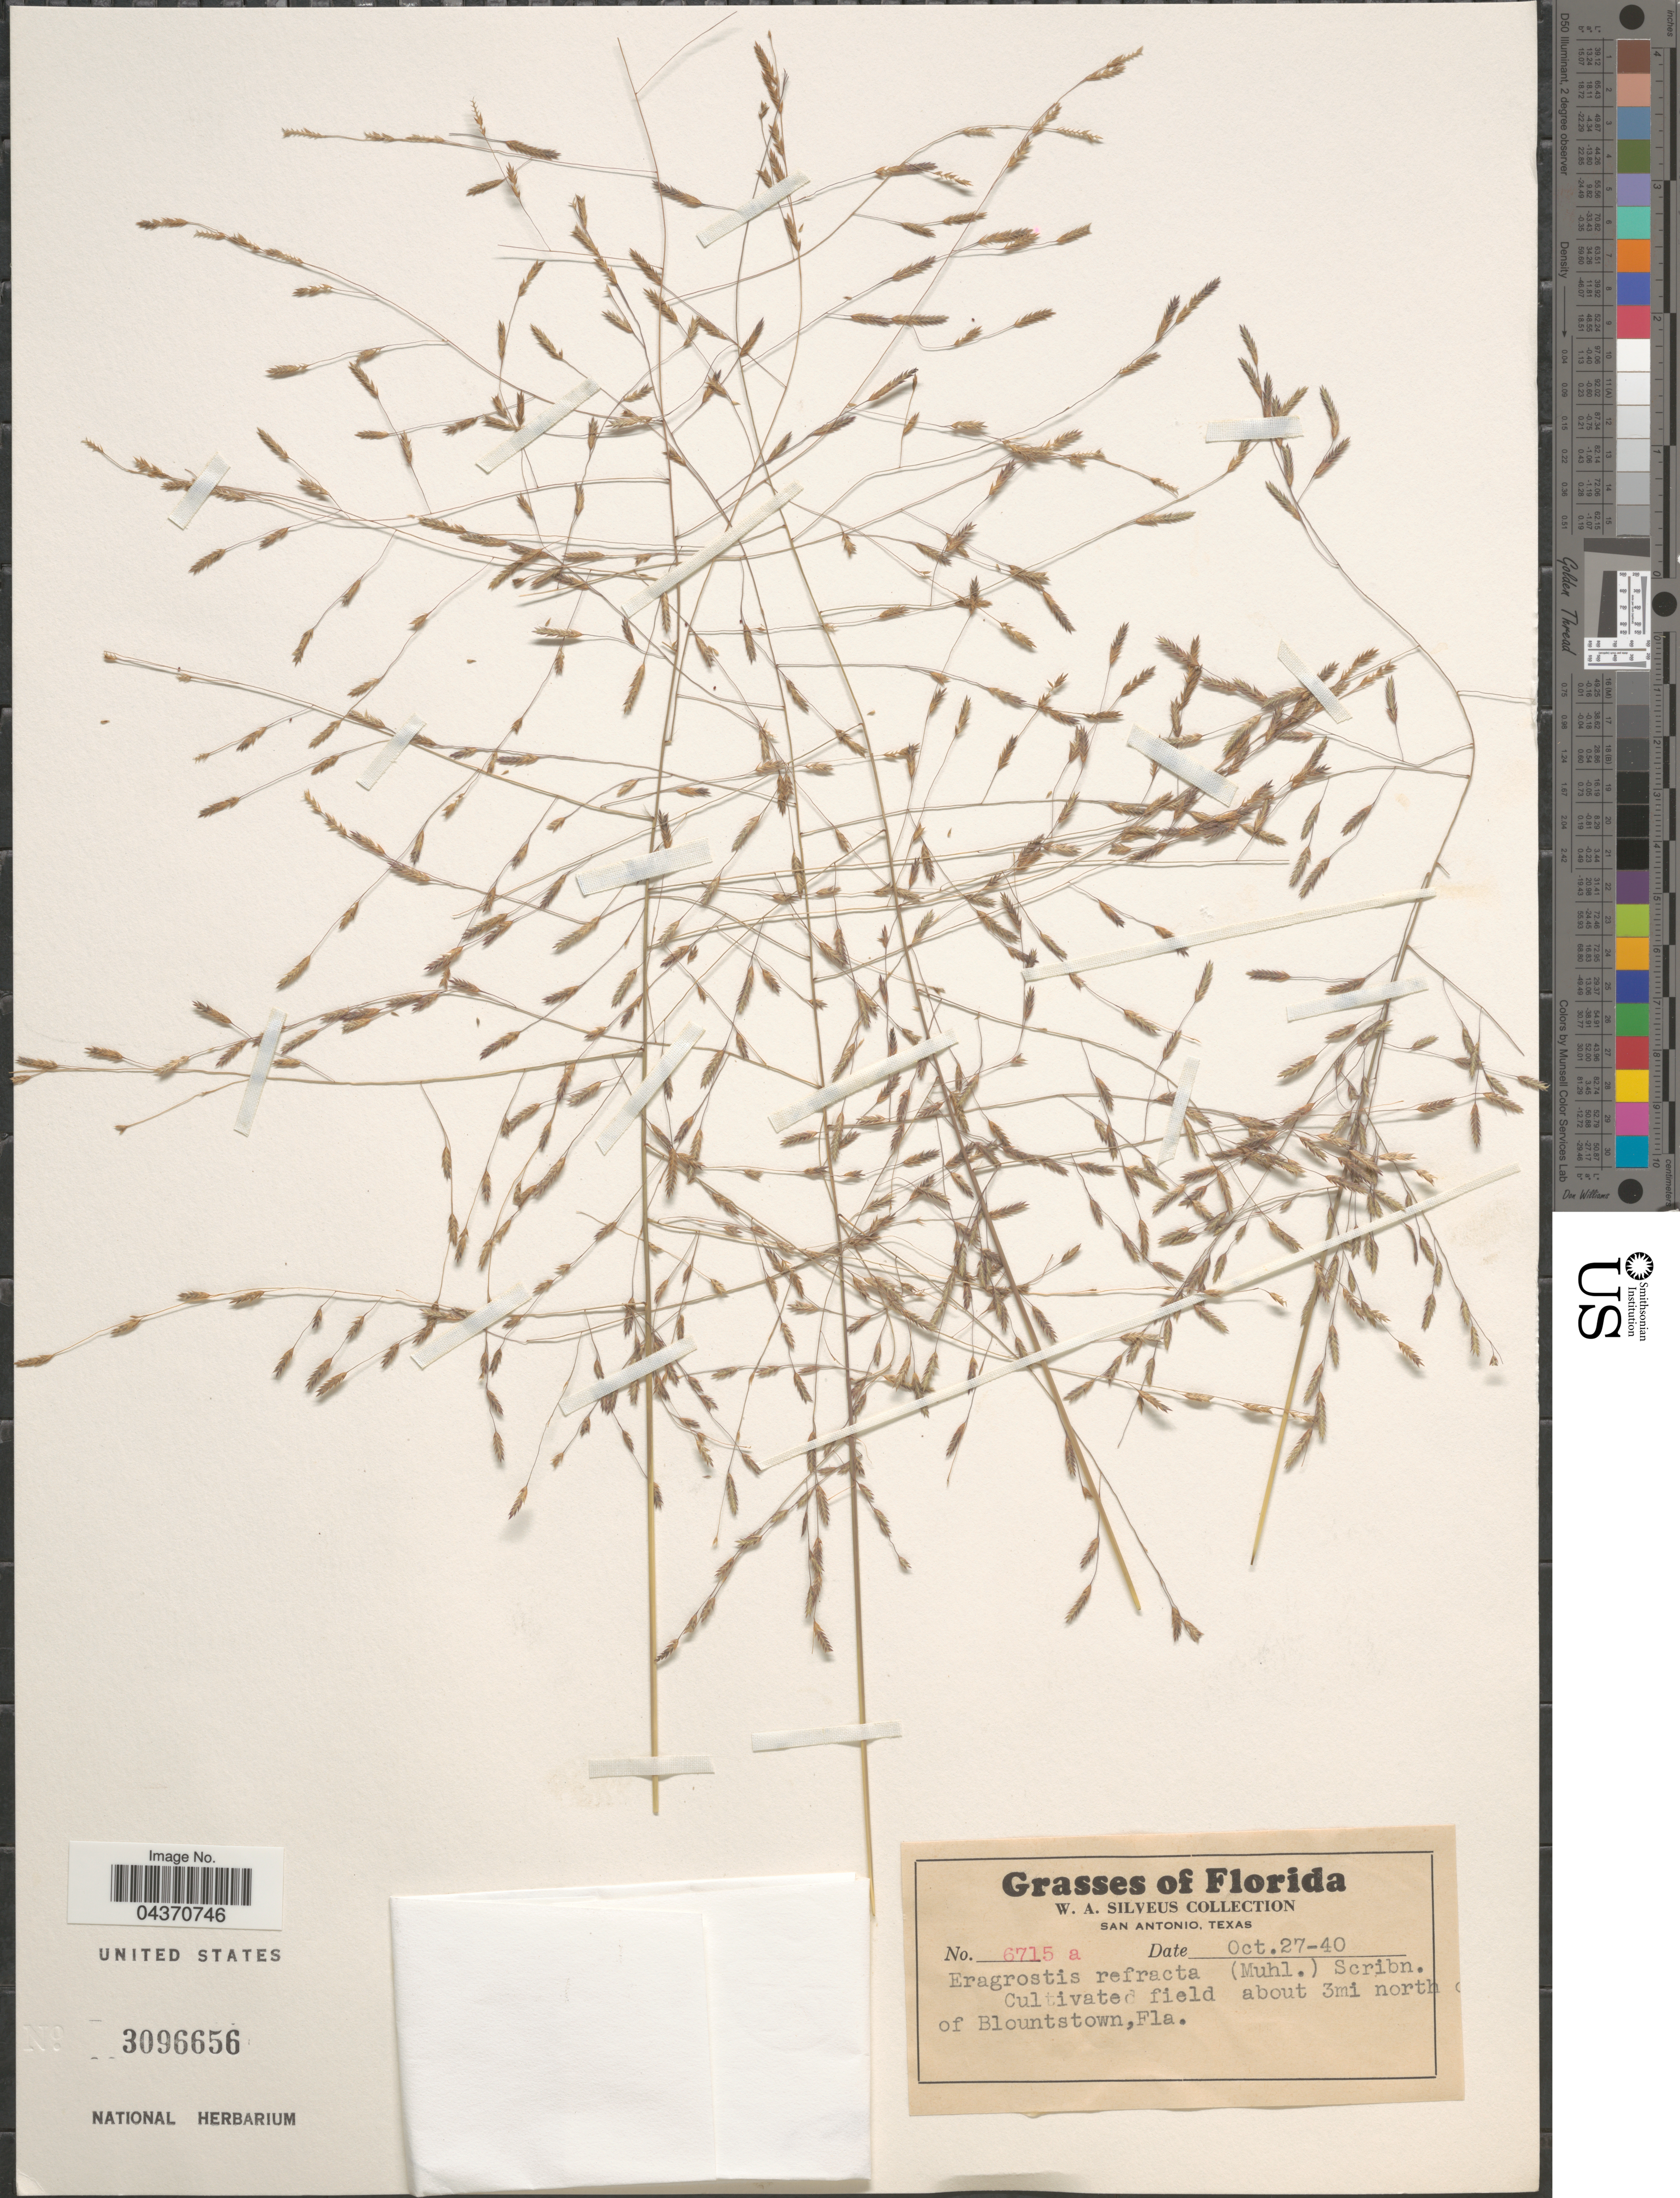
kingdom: Plantae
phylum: Tracheophyta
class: Liliopsida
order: Poales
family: Poaceae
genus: Eragrostis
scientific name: Eragrostis refracta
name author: (Muhl.) Scribn.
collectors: W. Silveus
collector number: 6715a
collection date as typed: Transcribed d/m/y: 27/10/40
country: United States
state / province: Florida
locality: Cultivated field about 3mi north of Blountstown.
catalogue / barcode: US 3096656